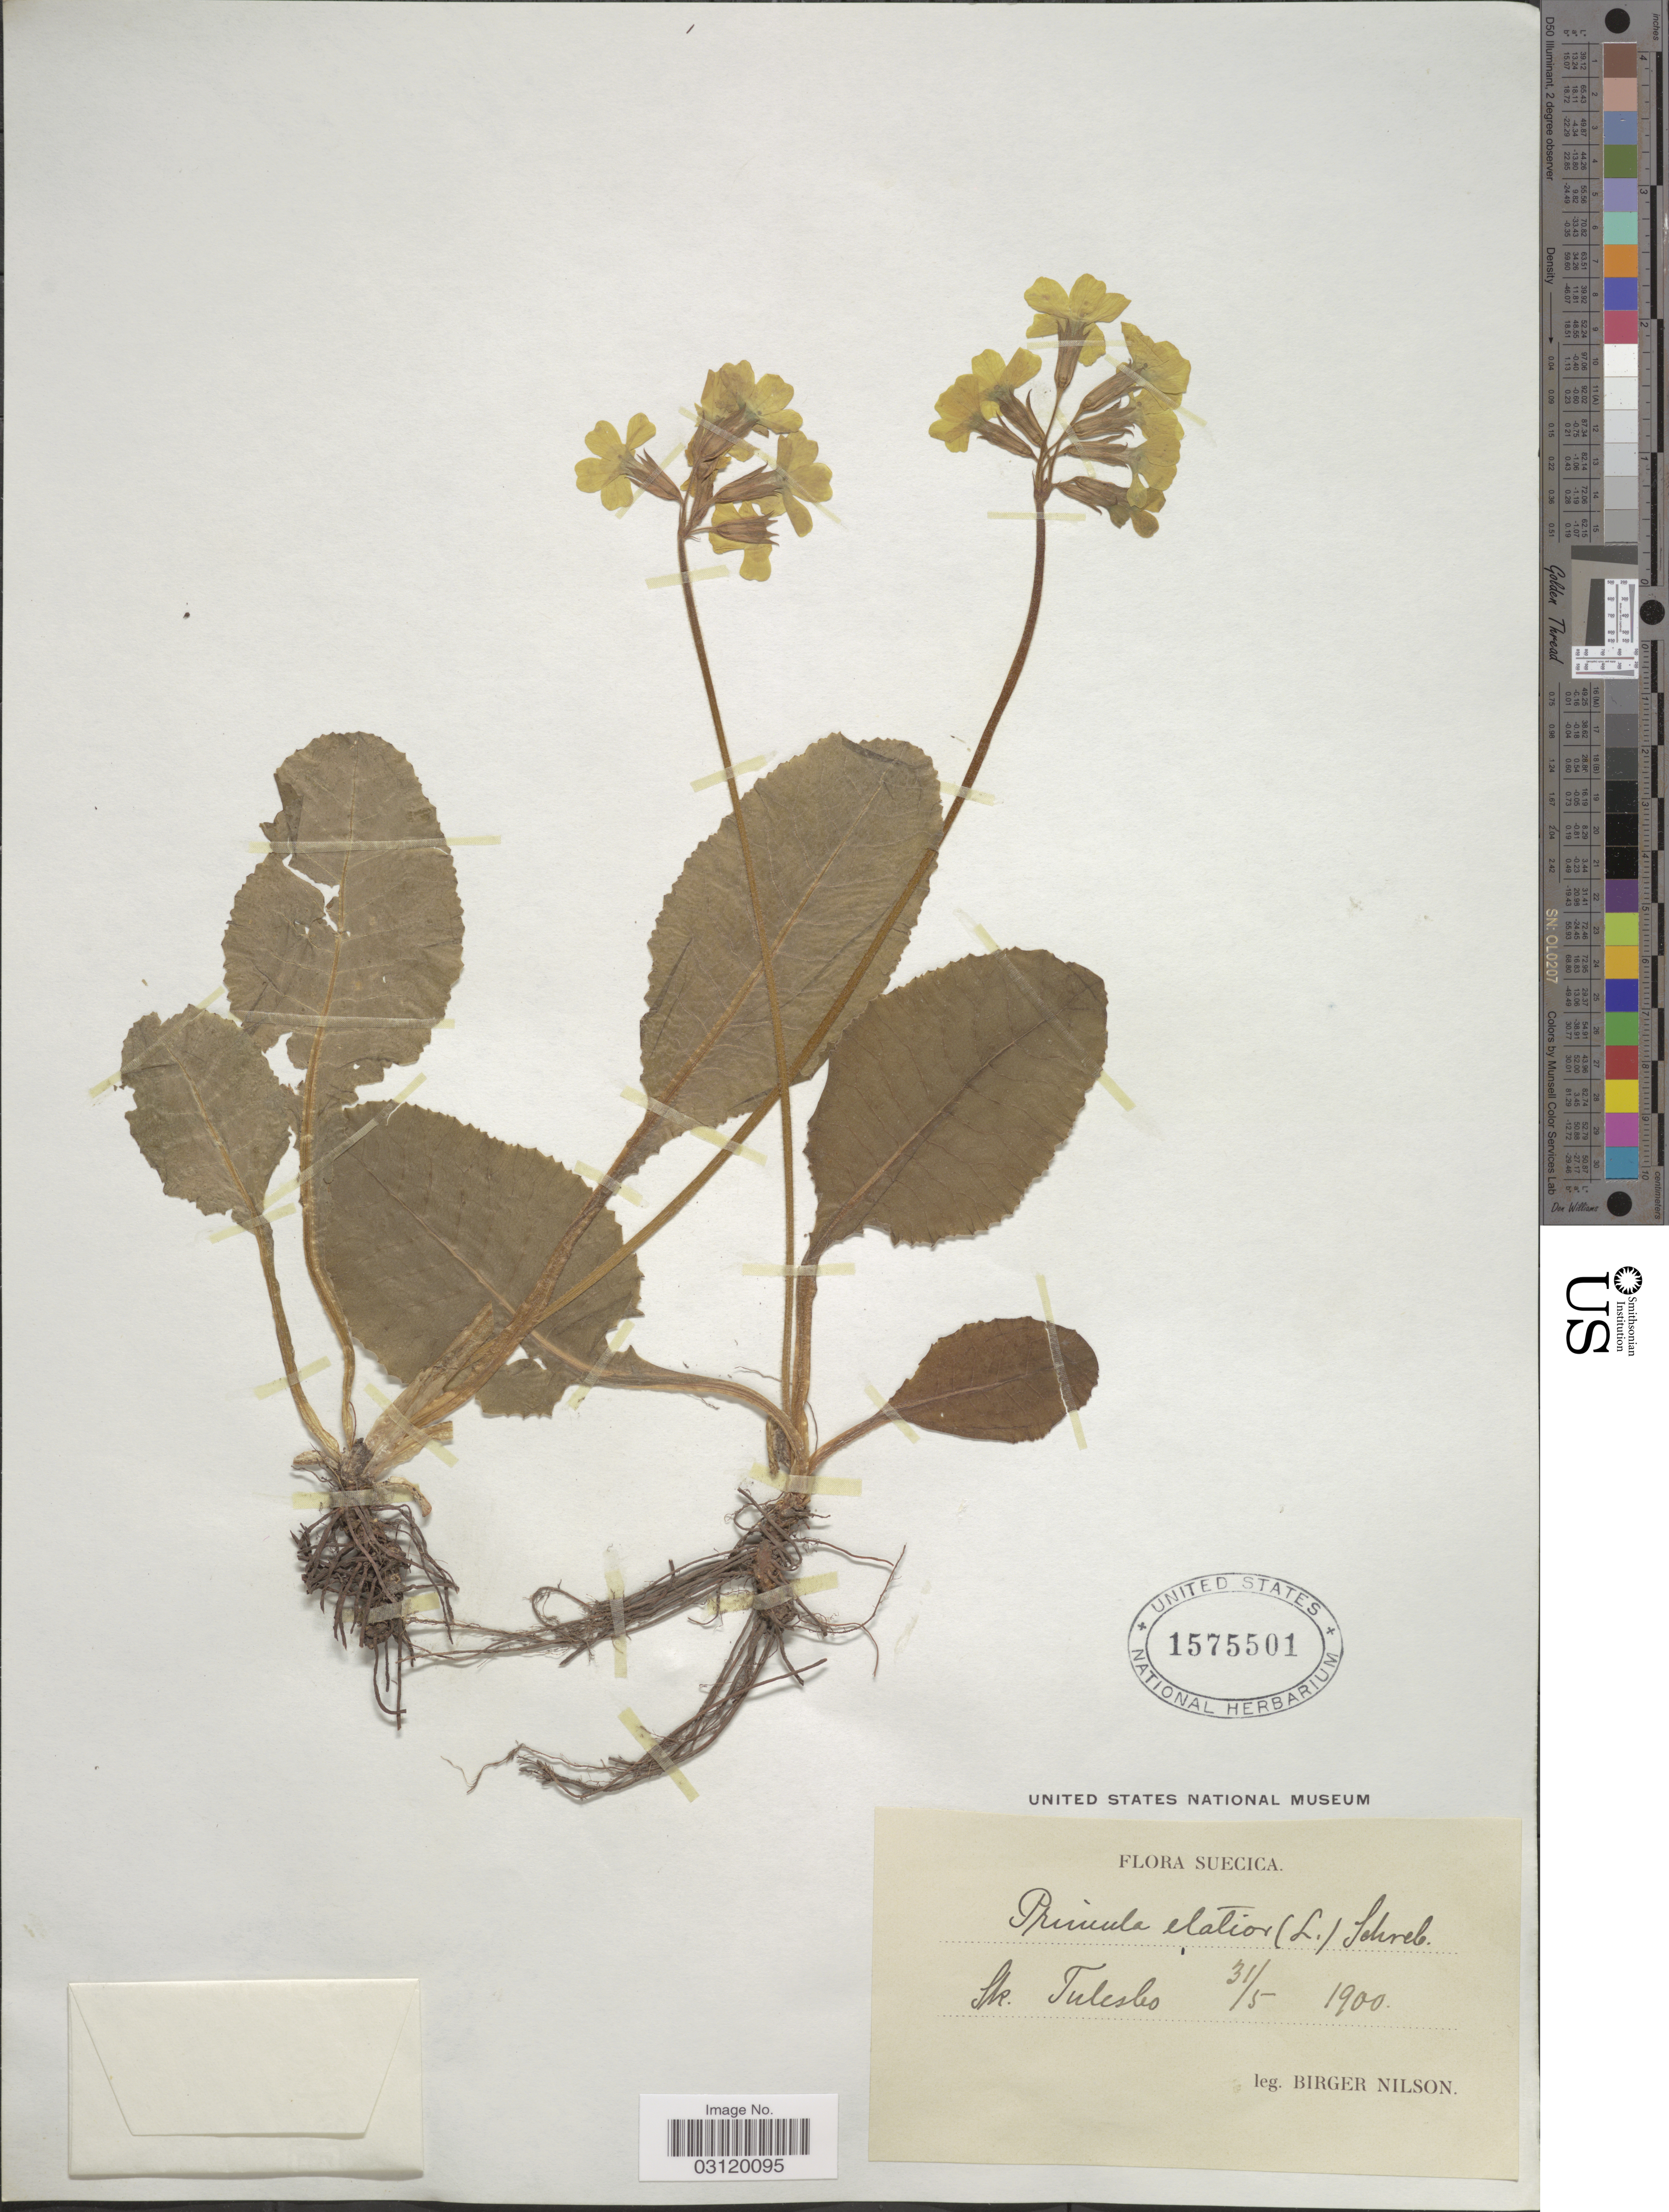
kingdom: Plantae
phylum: Tracheophyta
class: Magnoliopsida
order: Ericales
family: Primulaceae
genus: Primula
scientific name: Primula elatior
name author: (L.) Hill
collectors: B. Nilson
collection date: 1900-05-31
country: Sweden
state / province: Skåne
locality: Suecica. Sk. Tulesbo.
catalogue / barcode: US 1575501